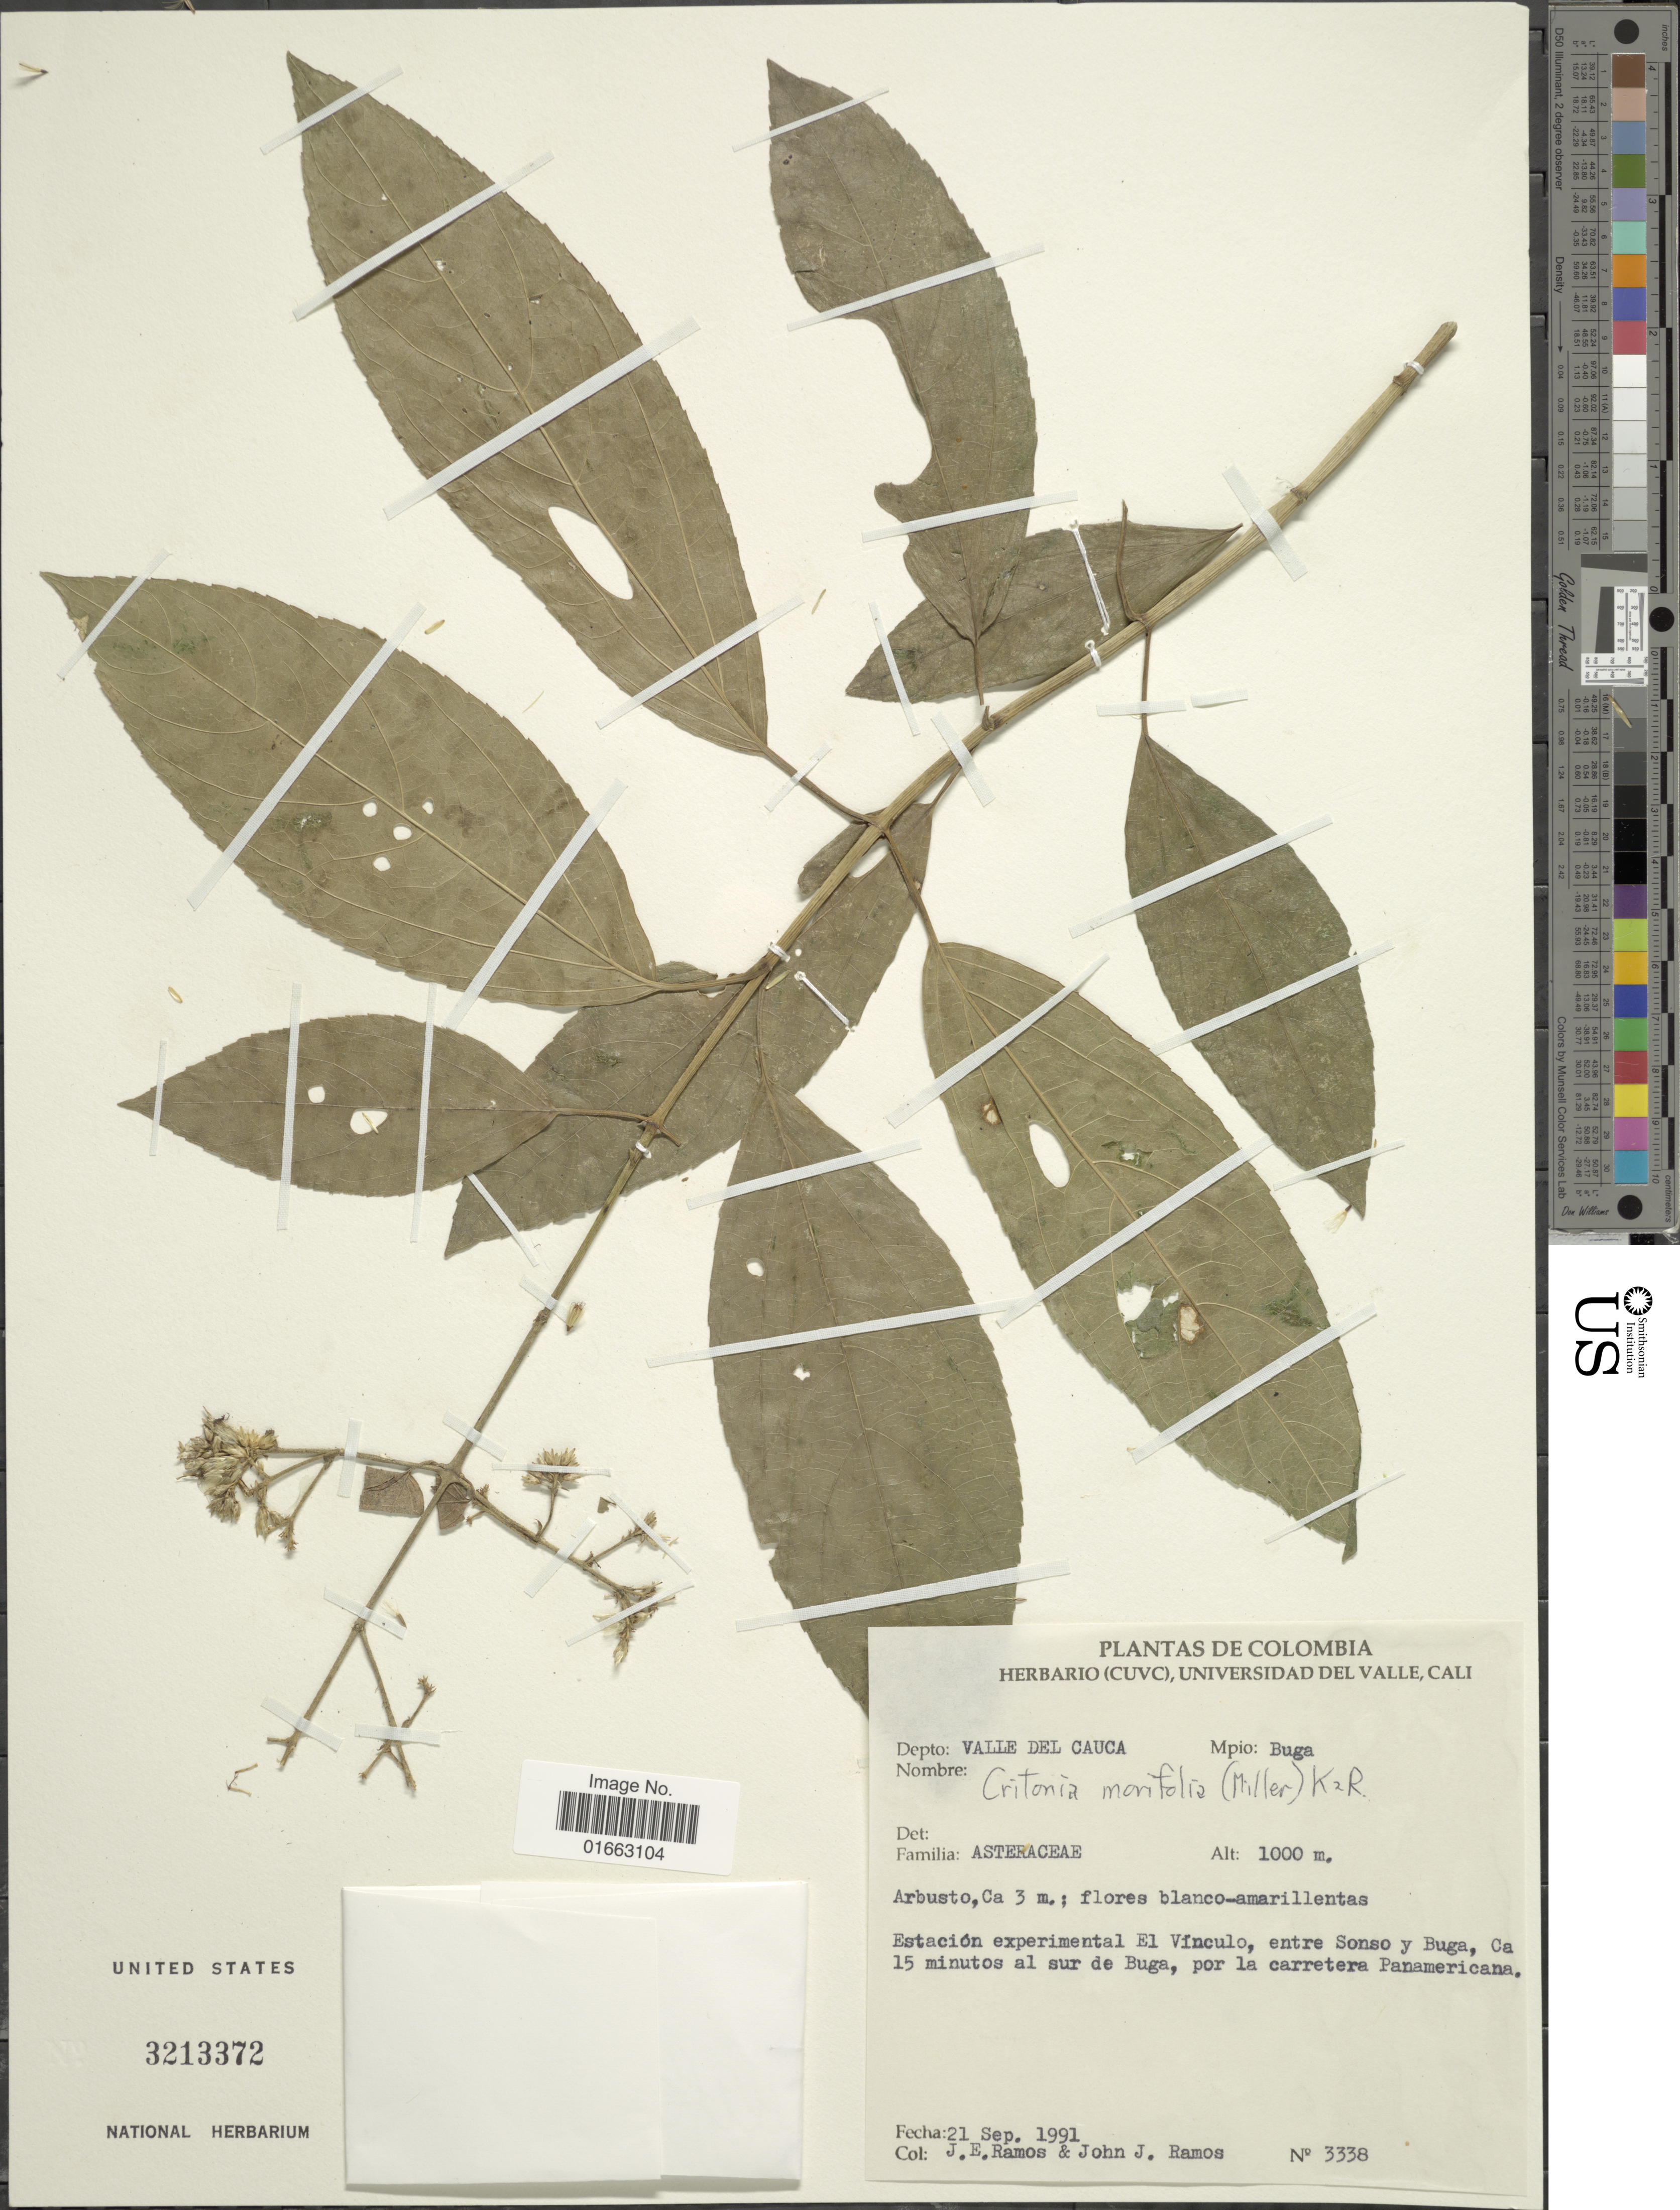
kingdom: Plantae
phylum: Tracheophyta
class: Magnoliopsida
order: Asterales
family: Asteraceae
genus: Critonia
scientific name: Critonia morifolia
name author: (Mill.) R.M. King & H. Rob.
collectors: J. E. Ramos & J. J. Ramos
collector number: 338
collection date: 1991-09-21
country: Colombia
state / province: Valle del Cauca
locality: Mpio: Buga, Estación experimental El Vínculo, entre Sonso y Bigua, Ca 15 minutos al sur de Buga, por la carretera Panamericana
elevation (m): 1000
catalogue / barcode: US 3213372